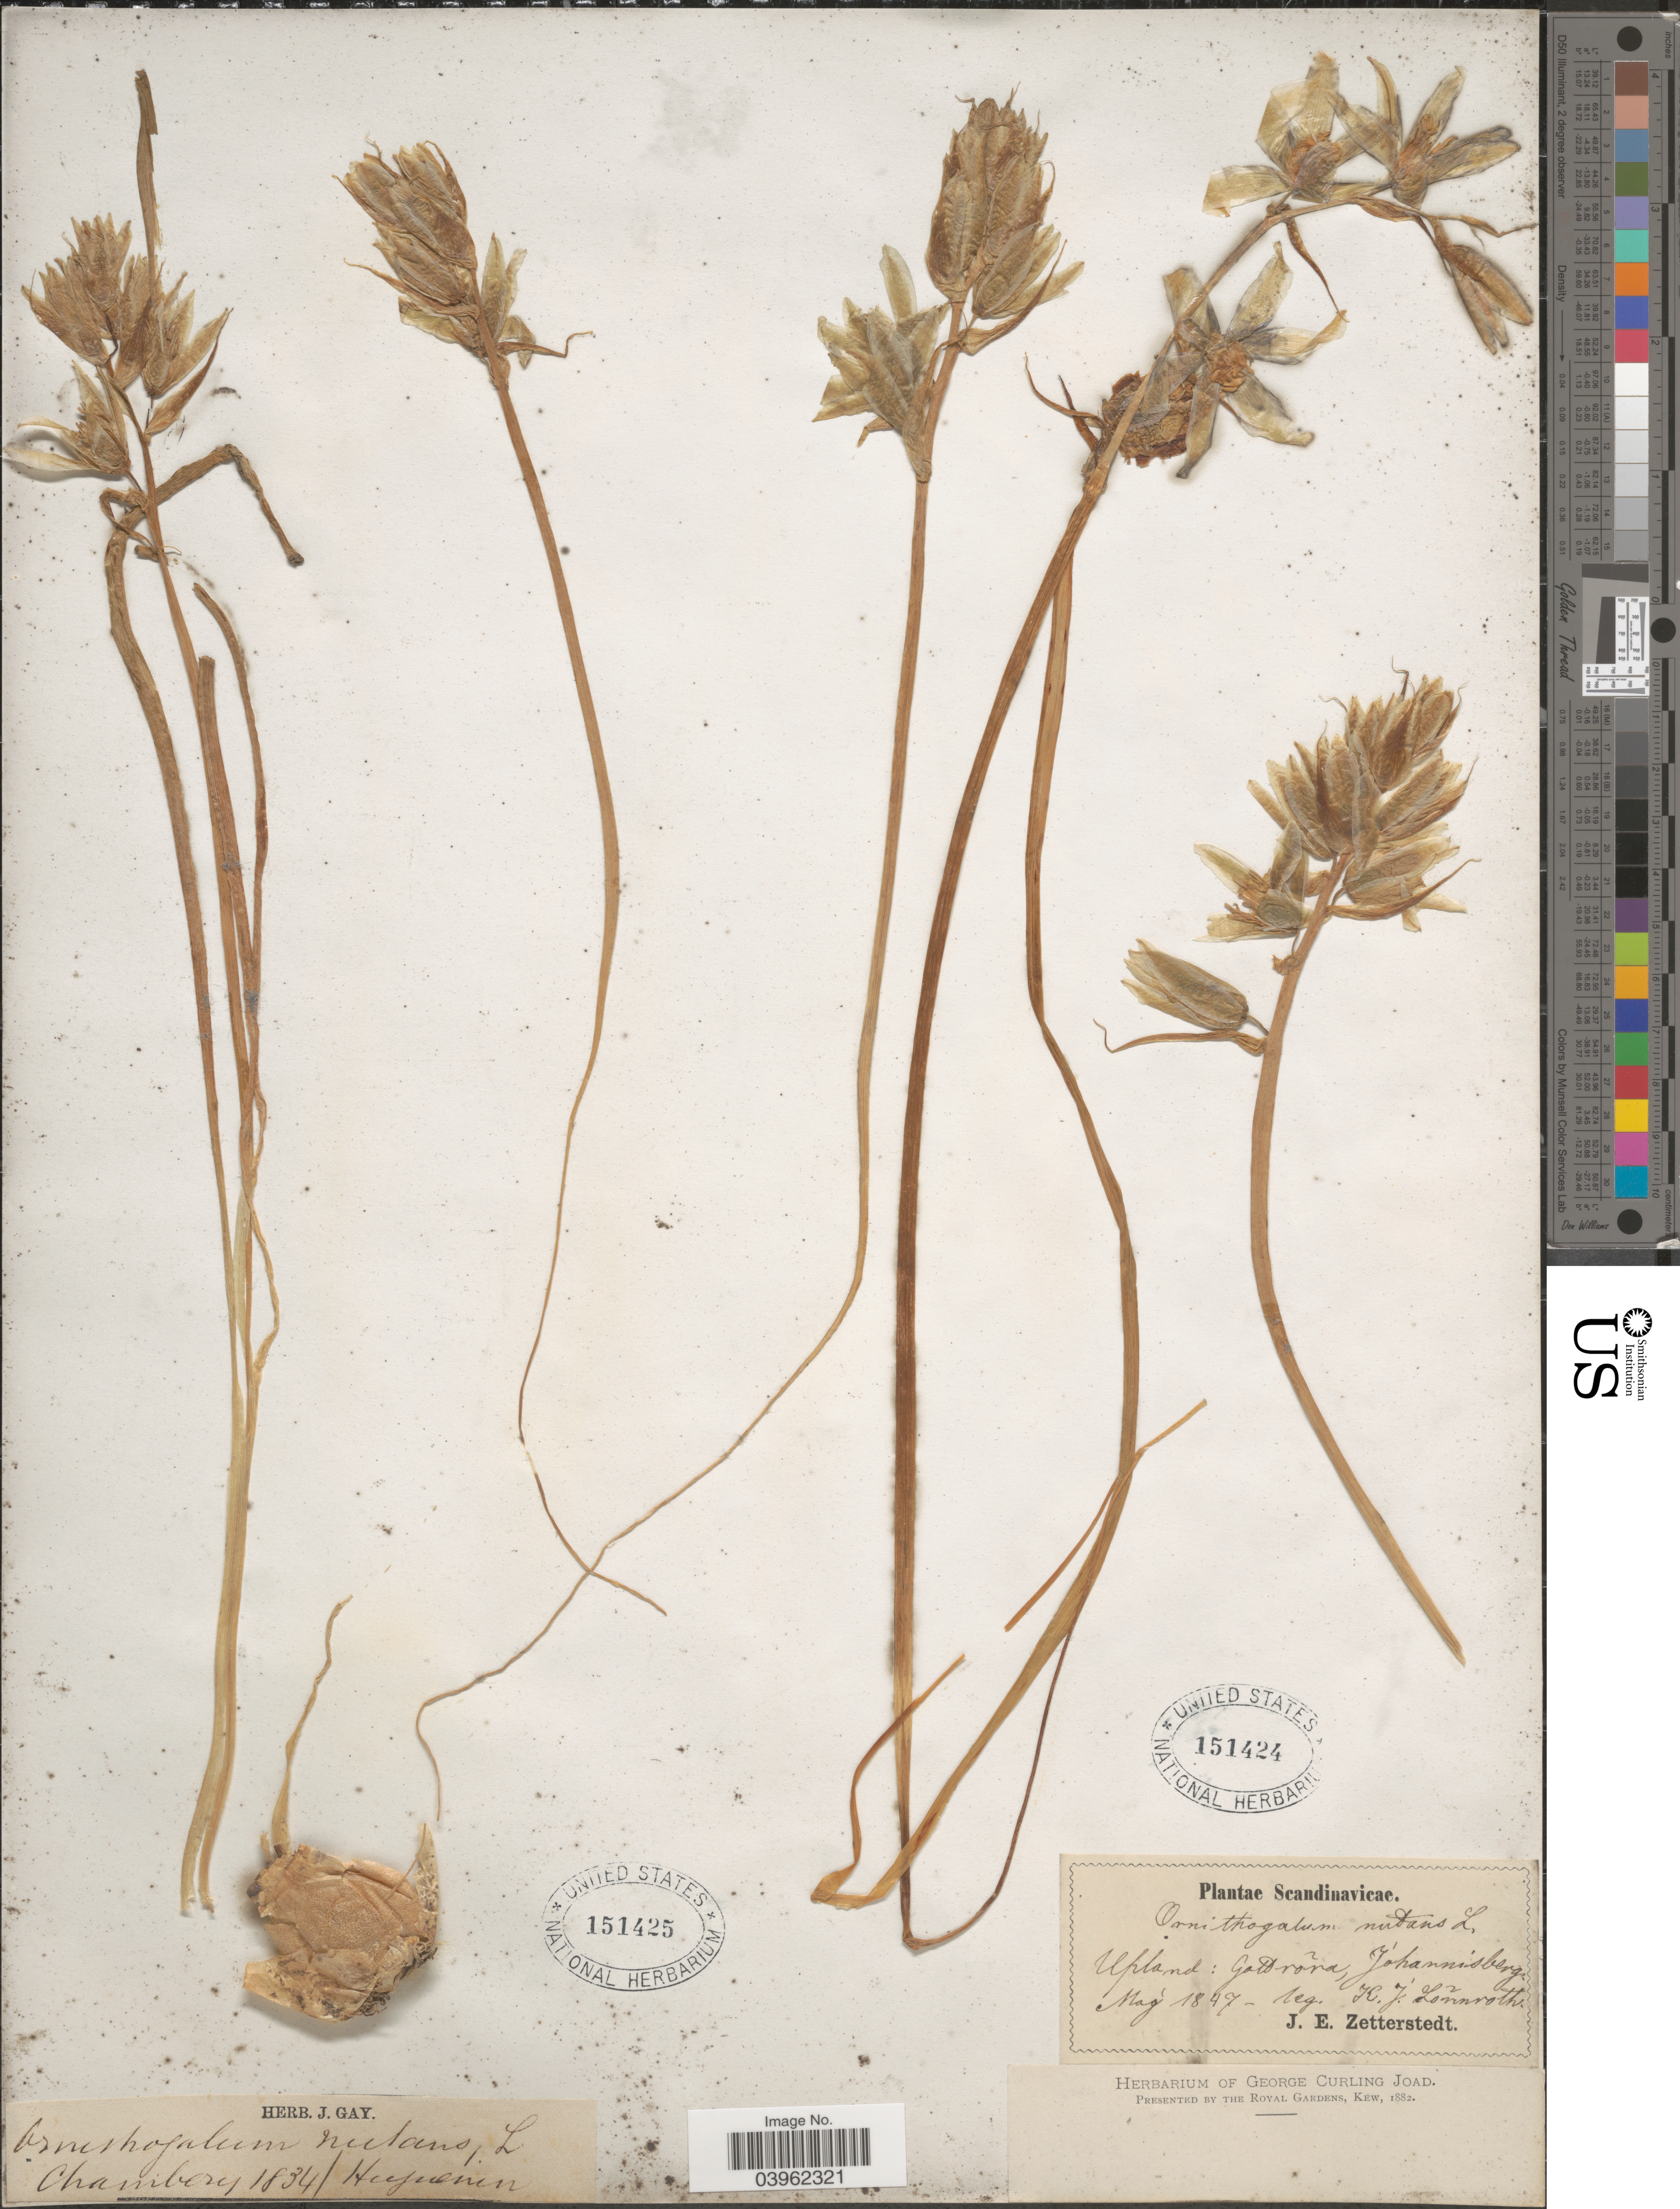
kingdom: Plantae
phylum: Tracheophyta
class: Liliopsida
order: Asparagales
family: Asparagaceae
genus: Ornithogalum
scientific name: Ornithogalum nutans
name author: L.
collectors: K. Lonnroth & J.E. Zetterstedt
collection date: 1847-05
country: Sweden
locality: Scandinavicae. Upland: Galdroñ, Johannisberg.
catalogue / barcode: US 151424-2